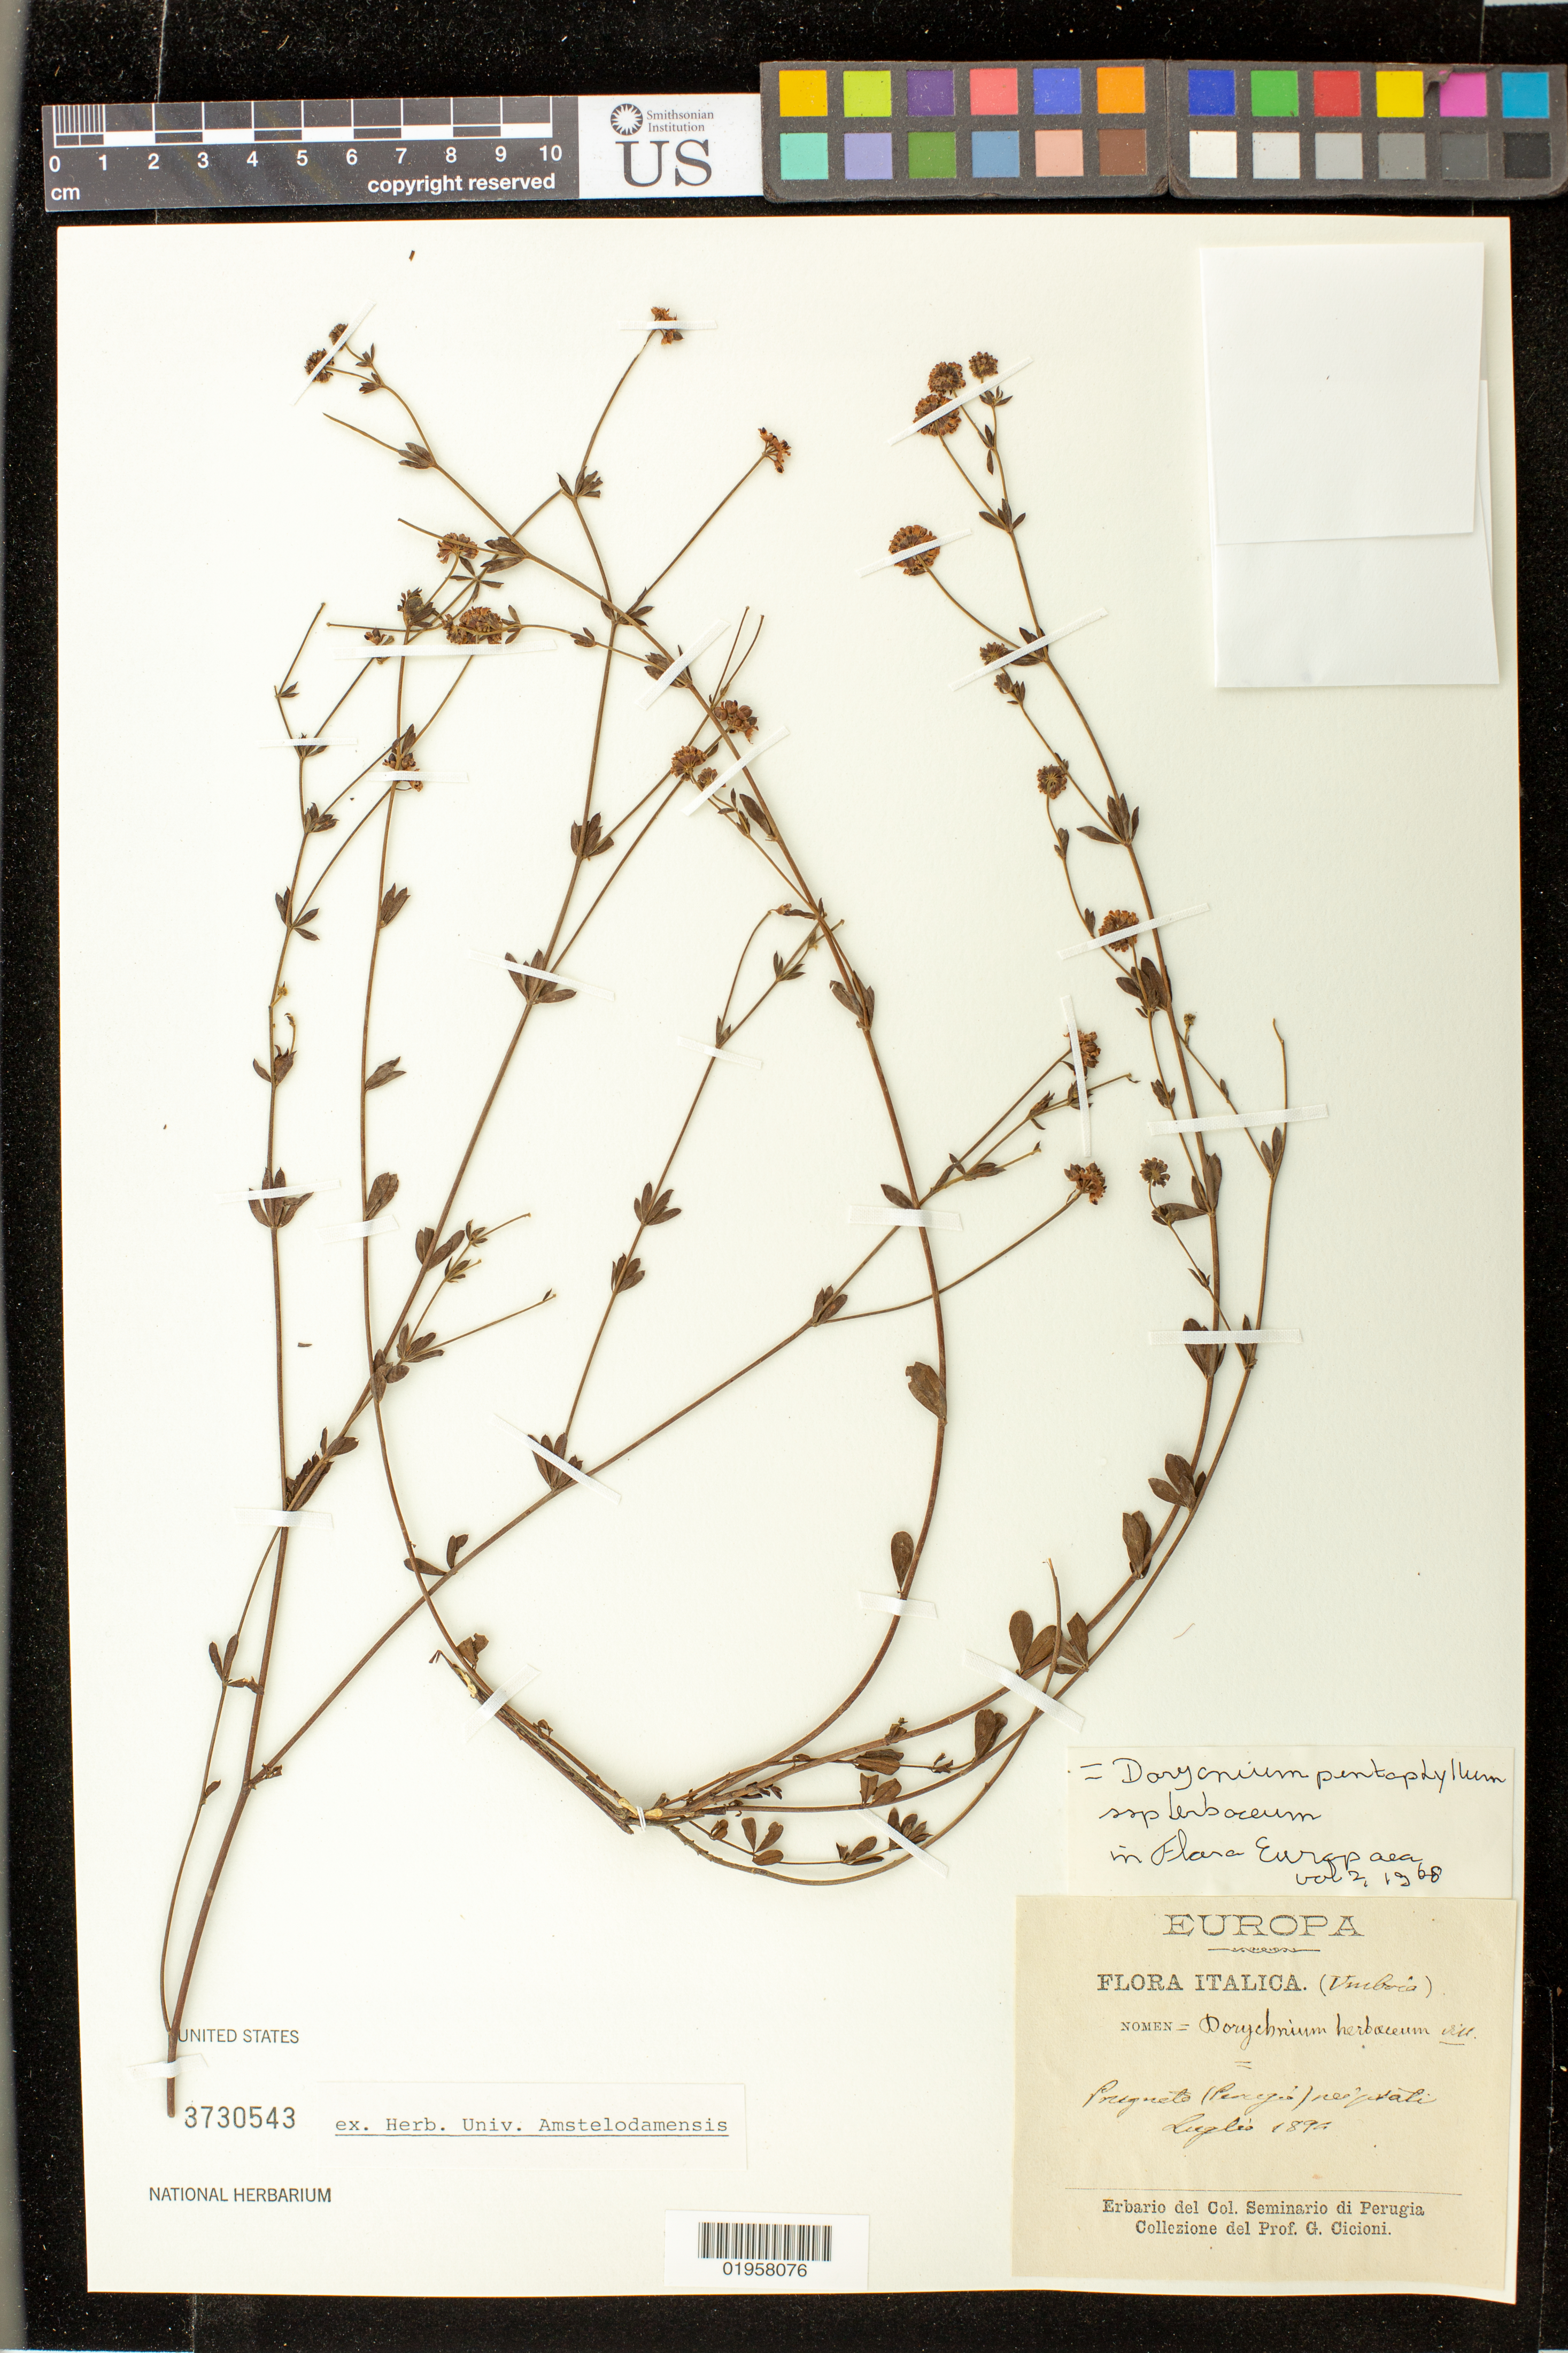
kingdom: Plantae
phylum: Tracheophyta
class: Magnoliopsida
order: Fabales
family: Fabaceae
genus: Dorycnium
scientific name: Dorycnium pentaphyllum subsp. herbaceum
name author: (Vill.) Rouy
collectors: G. Cicioni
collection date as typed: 1890 [?]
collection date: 1890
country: Italy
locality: Umbria [?]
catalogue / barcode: US 3730543